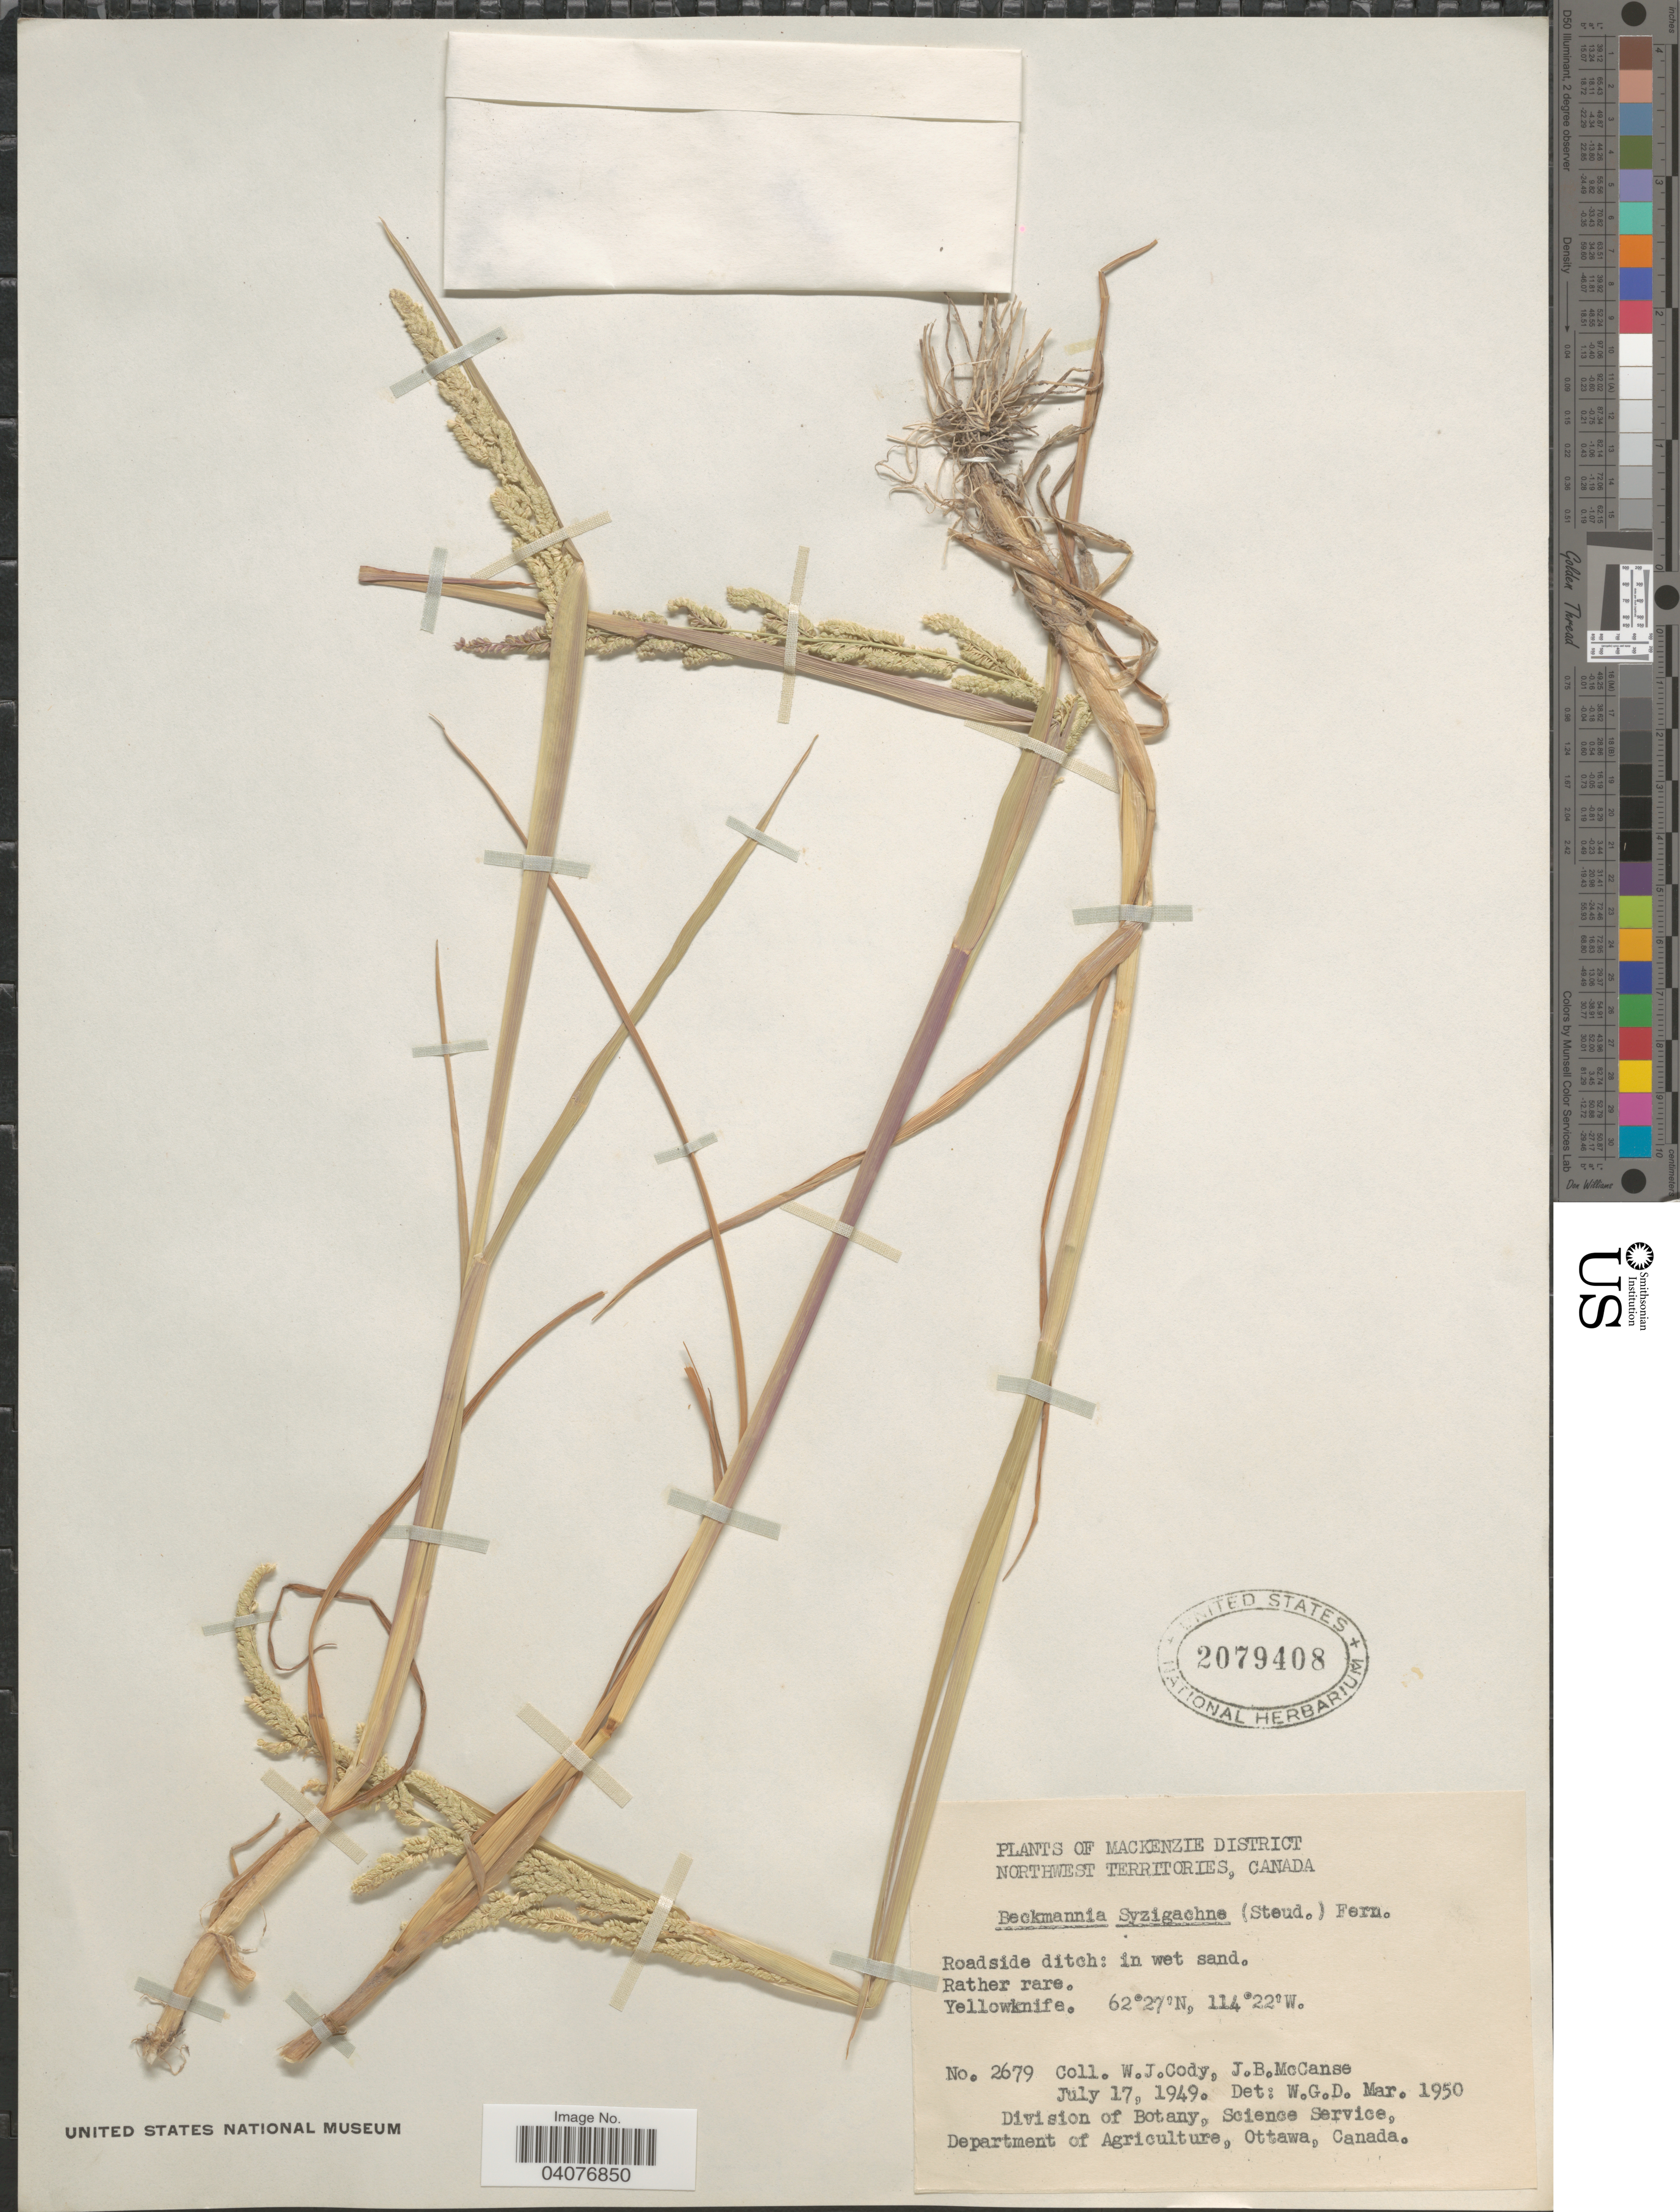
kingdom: Plantae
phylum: Tracheophyta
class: Liliopsida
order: Poales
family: Poaceae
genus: Beckmannia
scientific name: Beckmannia syzigachne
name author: (Steud.) Fernald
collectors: W. Cody & J. McCanse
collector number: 2679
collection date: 1949-07-17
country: Canada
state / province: Northwest Territories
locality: Mackenzie District. Roadside ditch: in wet sand. Yellowknife.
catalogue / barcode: US 2079408